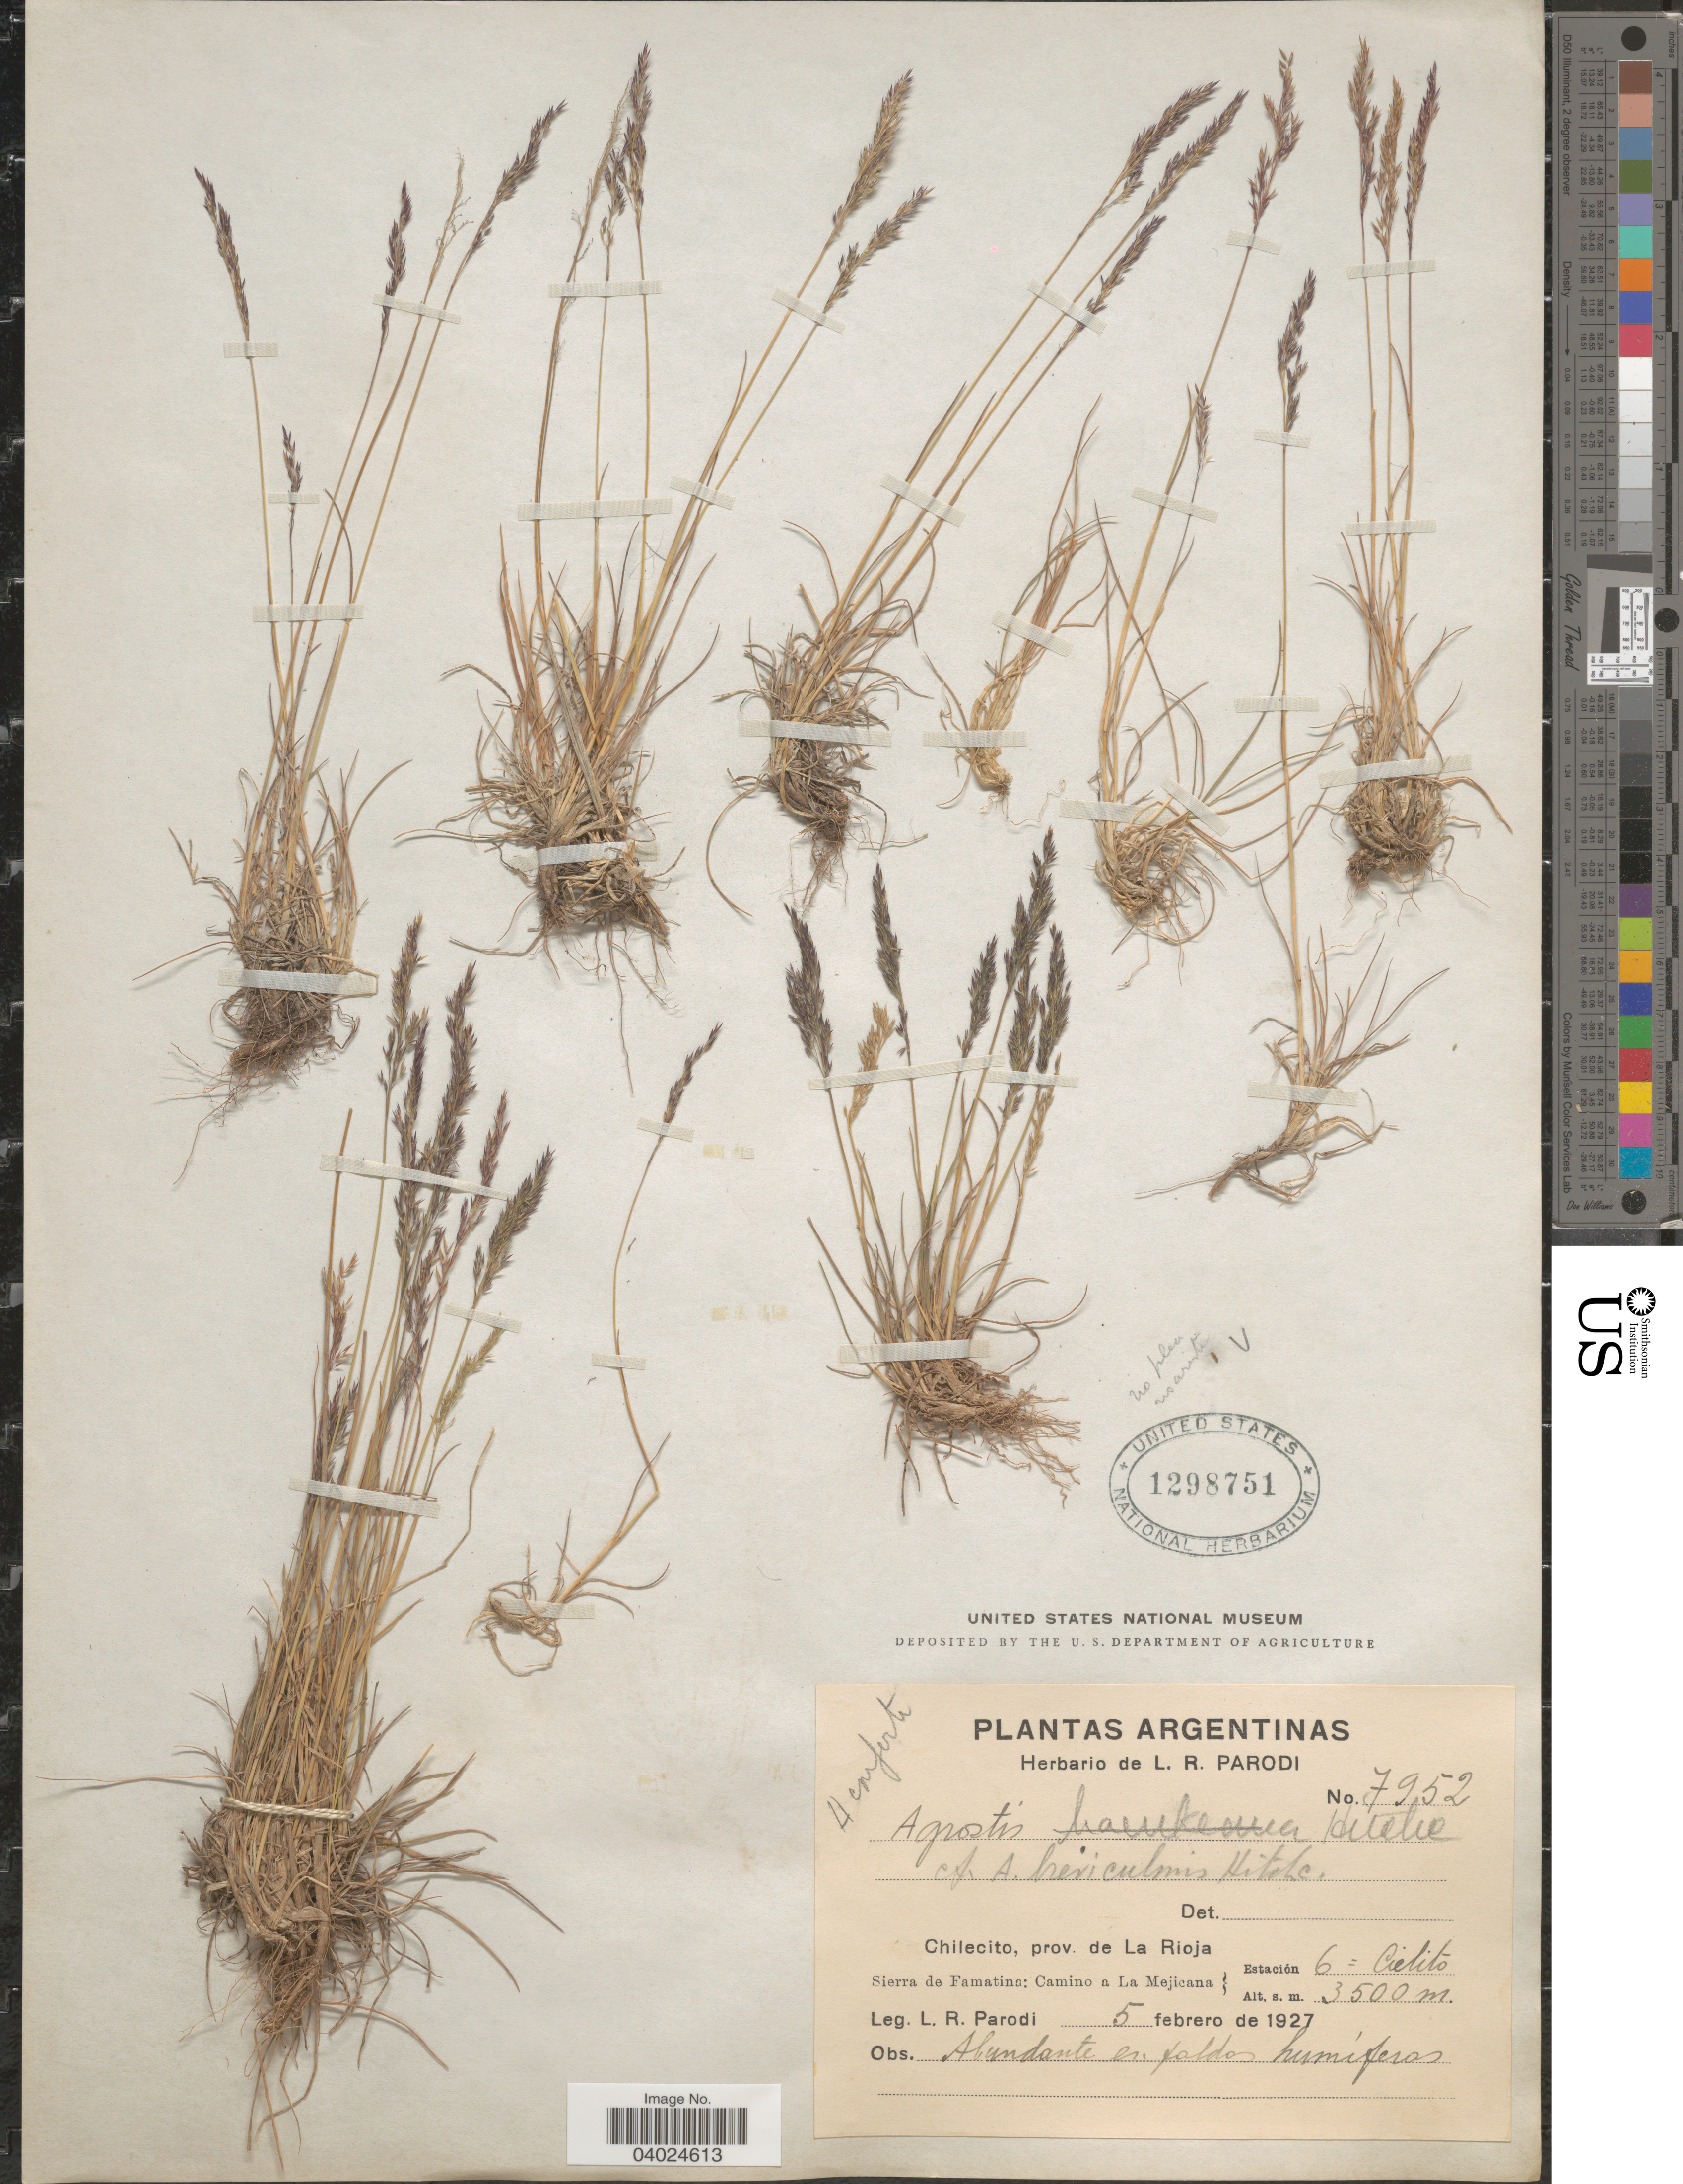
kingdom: Plantae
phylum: Tracheophyta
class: Liliopsida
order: Poales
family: Poaceae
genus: Agrostis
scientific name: Agrostis meyenii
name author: Trin.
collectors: L. R. Parodi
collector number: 7952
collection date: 1927-02-05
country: Argentina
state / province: La Rioja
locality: Chilecito. Sierra de Famatina: Camino a La Mejicana. Estación 6 = Cielito.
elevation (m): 3500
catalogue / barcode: US 1298751